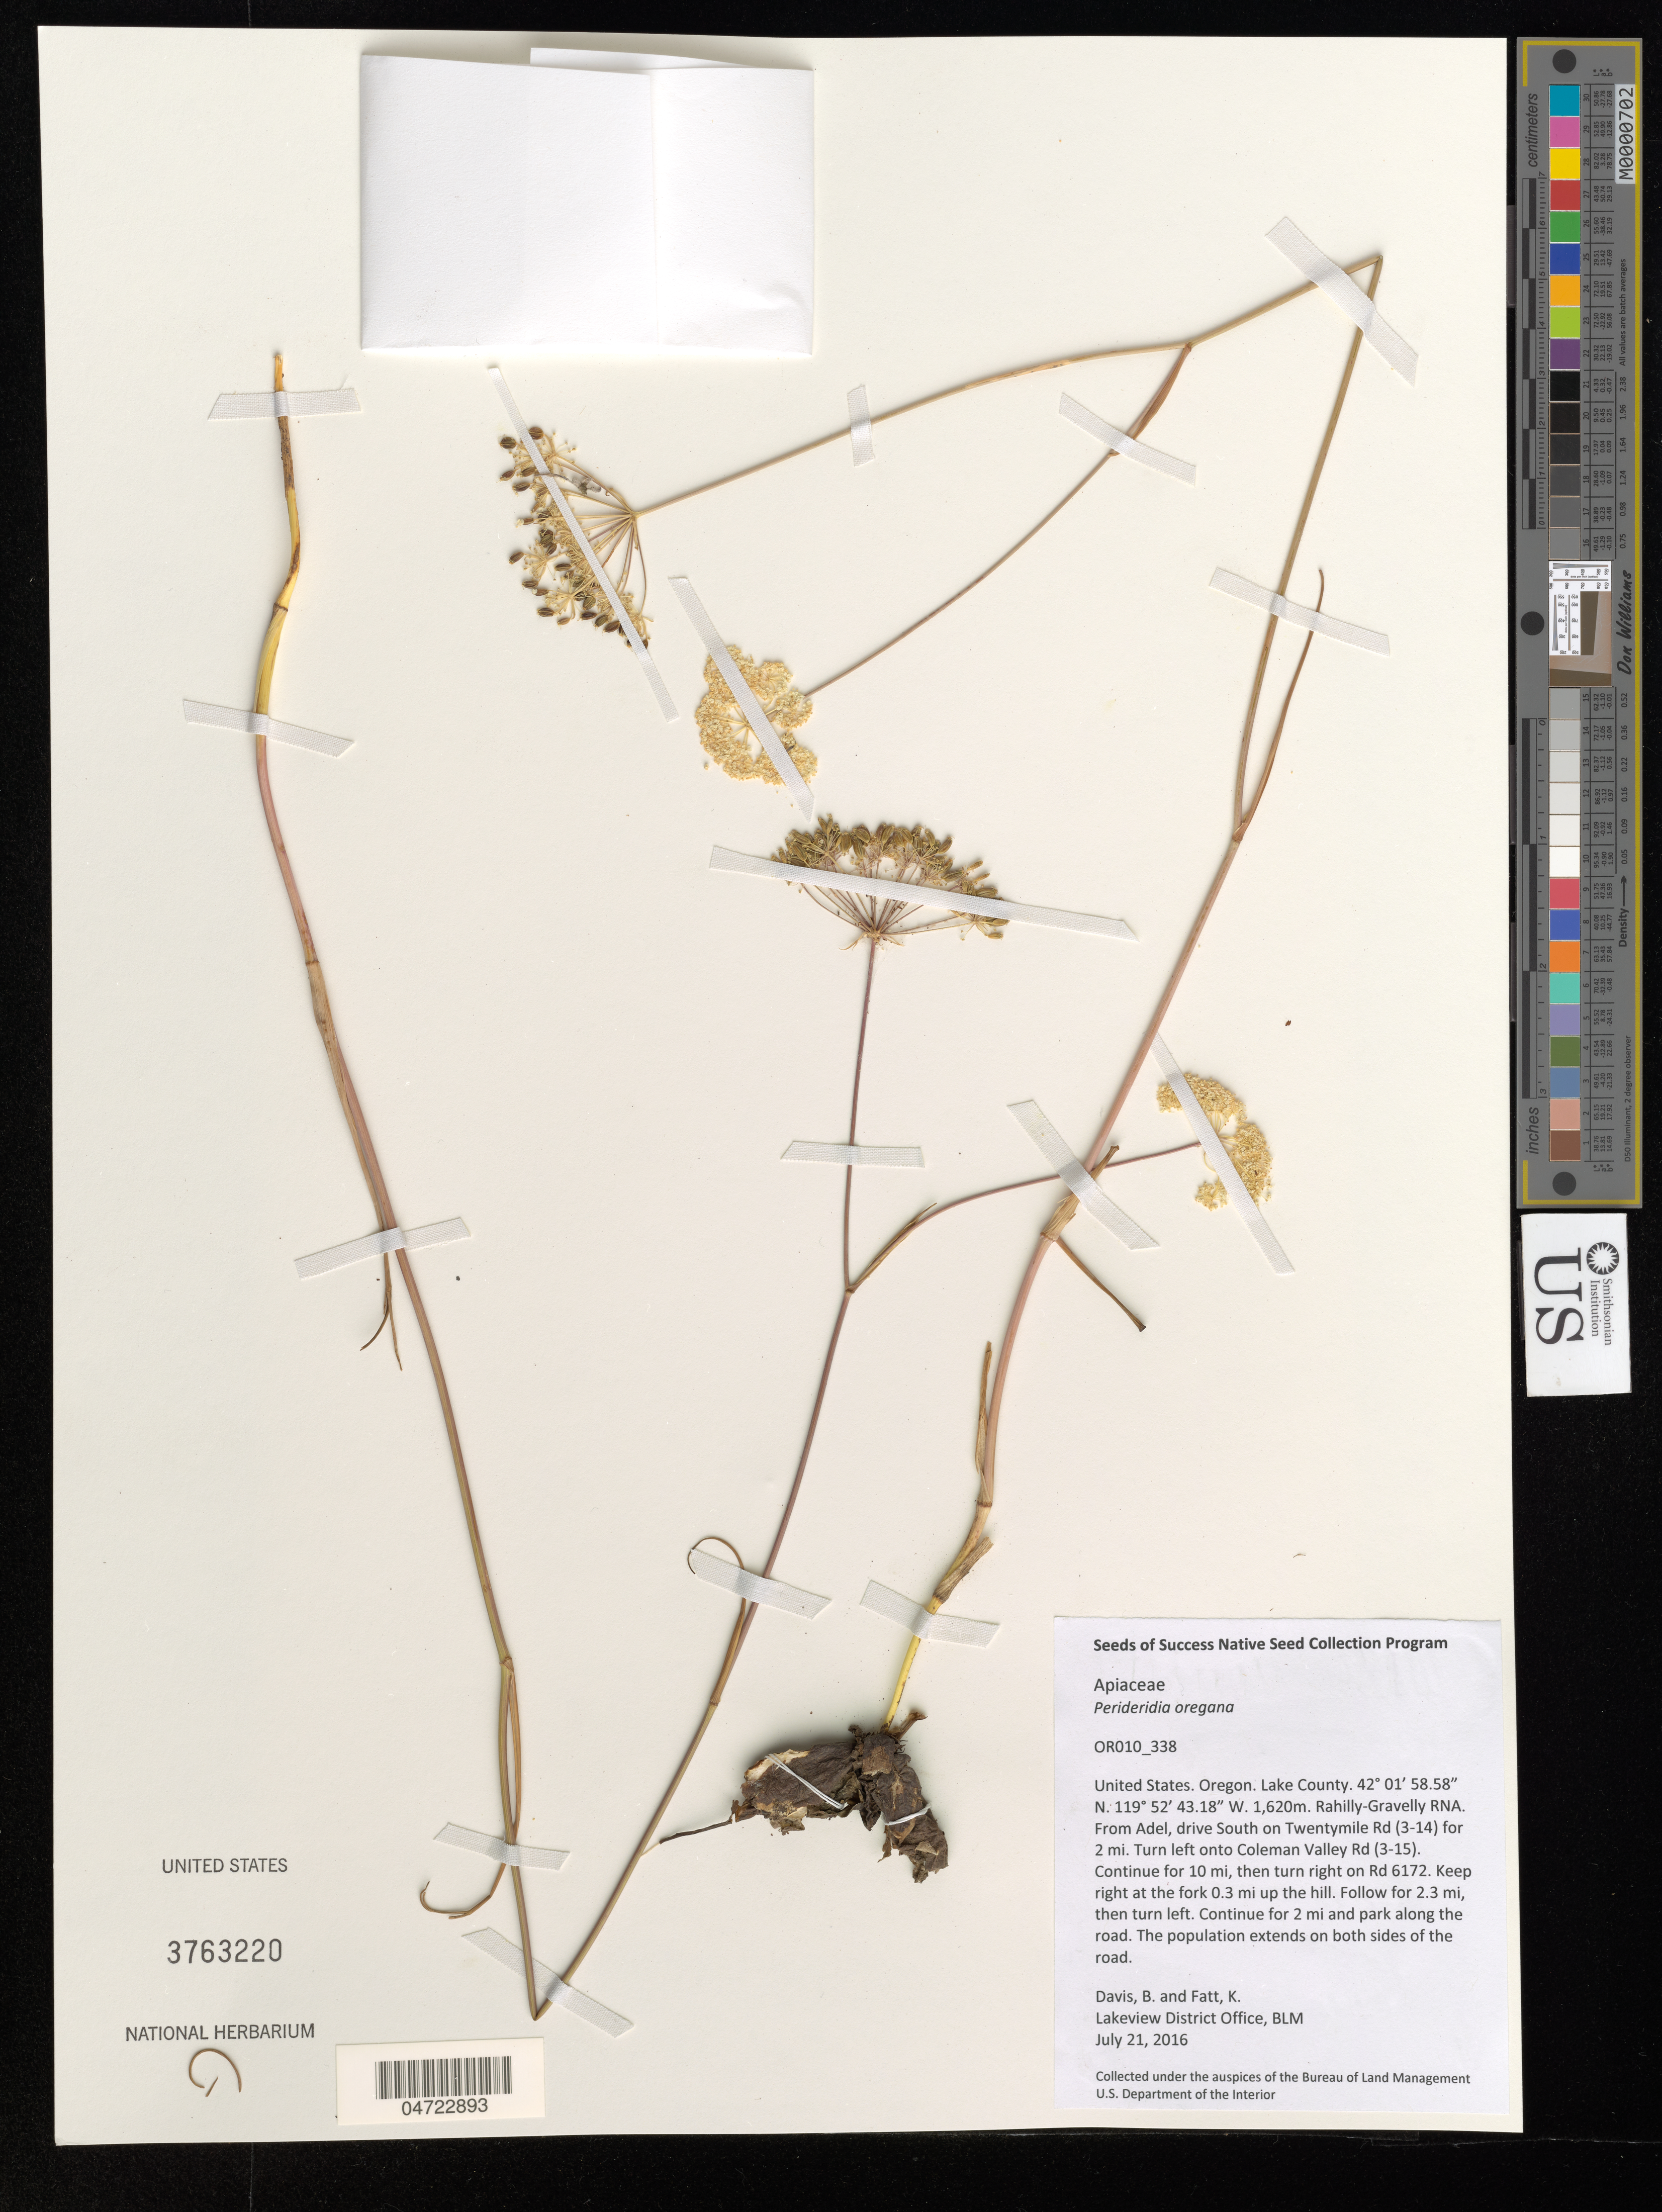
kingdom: Plantae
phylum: Tracheophyta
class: Magnoliopsida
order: Apiales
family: Apiaceae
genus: Perideridia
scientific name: Perideridia oregana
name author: (S. Watson) Mathias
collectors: B. Davis & K. Fatt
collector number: OR010_338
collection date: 2016-07-21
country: United States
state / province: Oregon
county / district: Lake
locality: Lake County. Rahilly-Gravelly RNA. From Adel, drive South on Twentymile Rd (3-14) for 2 mi. Turn left Coleman Valley Rd (3-15). Continue for 10 mi, then turn right on Rd 6172. Keep right at the fork 0.3 mi up the hill. Follow for 2.3 mi, then turn left. Continue for 2 mi and park along the road. The population extends on both sides of the road.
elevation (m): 1620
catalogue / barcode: US 3763220